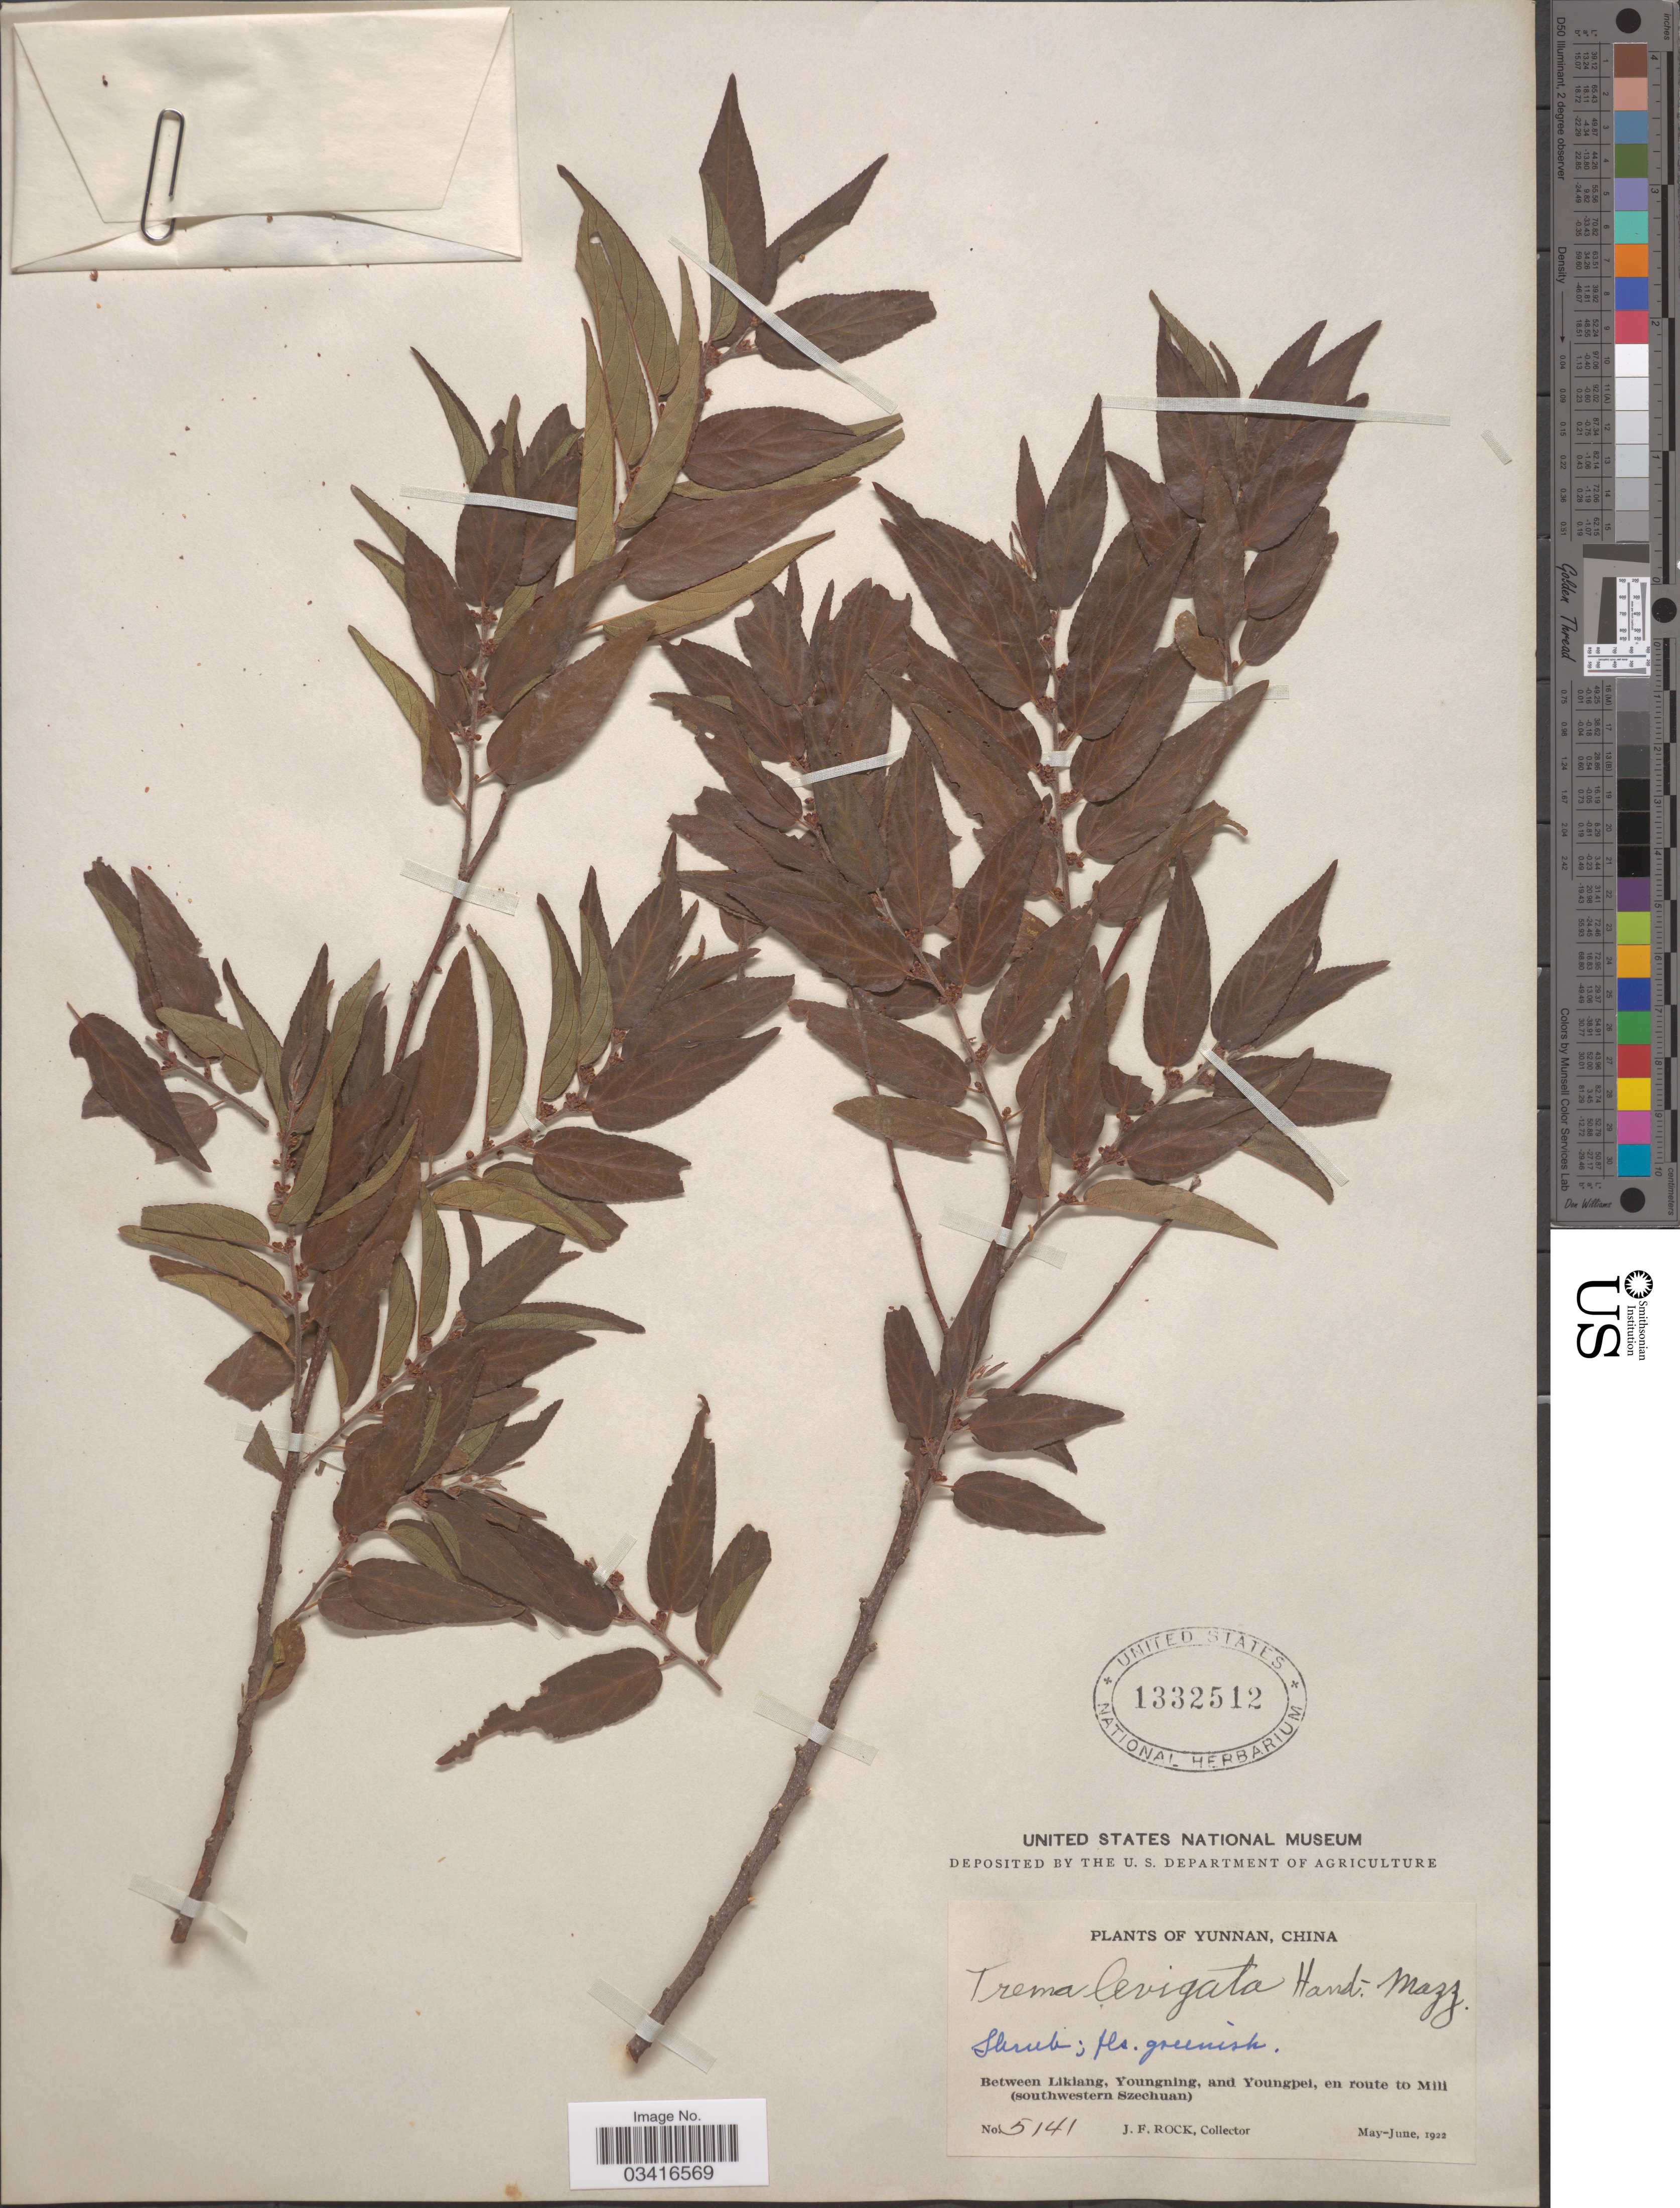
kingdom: Plantae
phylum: Tracheophyta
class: Magnoliopsida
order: Rosales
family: Cannabaceae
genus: Trema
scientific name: Trema levigatum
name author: Hand.-Mazz.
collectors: J. Rock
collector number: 5141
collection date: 1922-05/1922-06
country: China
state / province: Yunnan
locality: Between Likiang, Youngning, and Younpei, en route to Mili (southwestern Szechuan).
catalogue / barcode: US 1332512